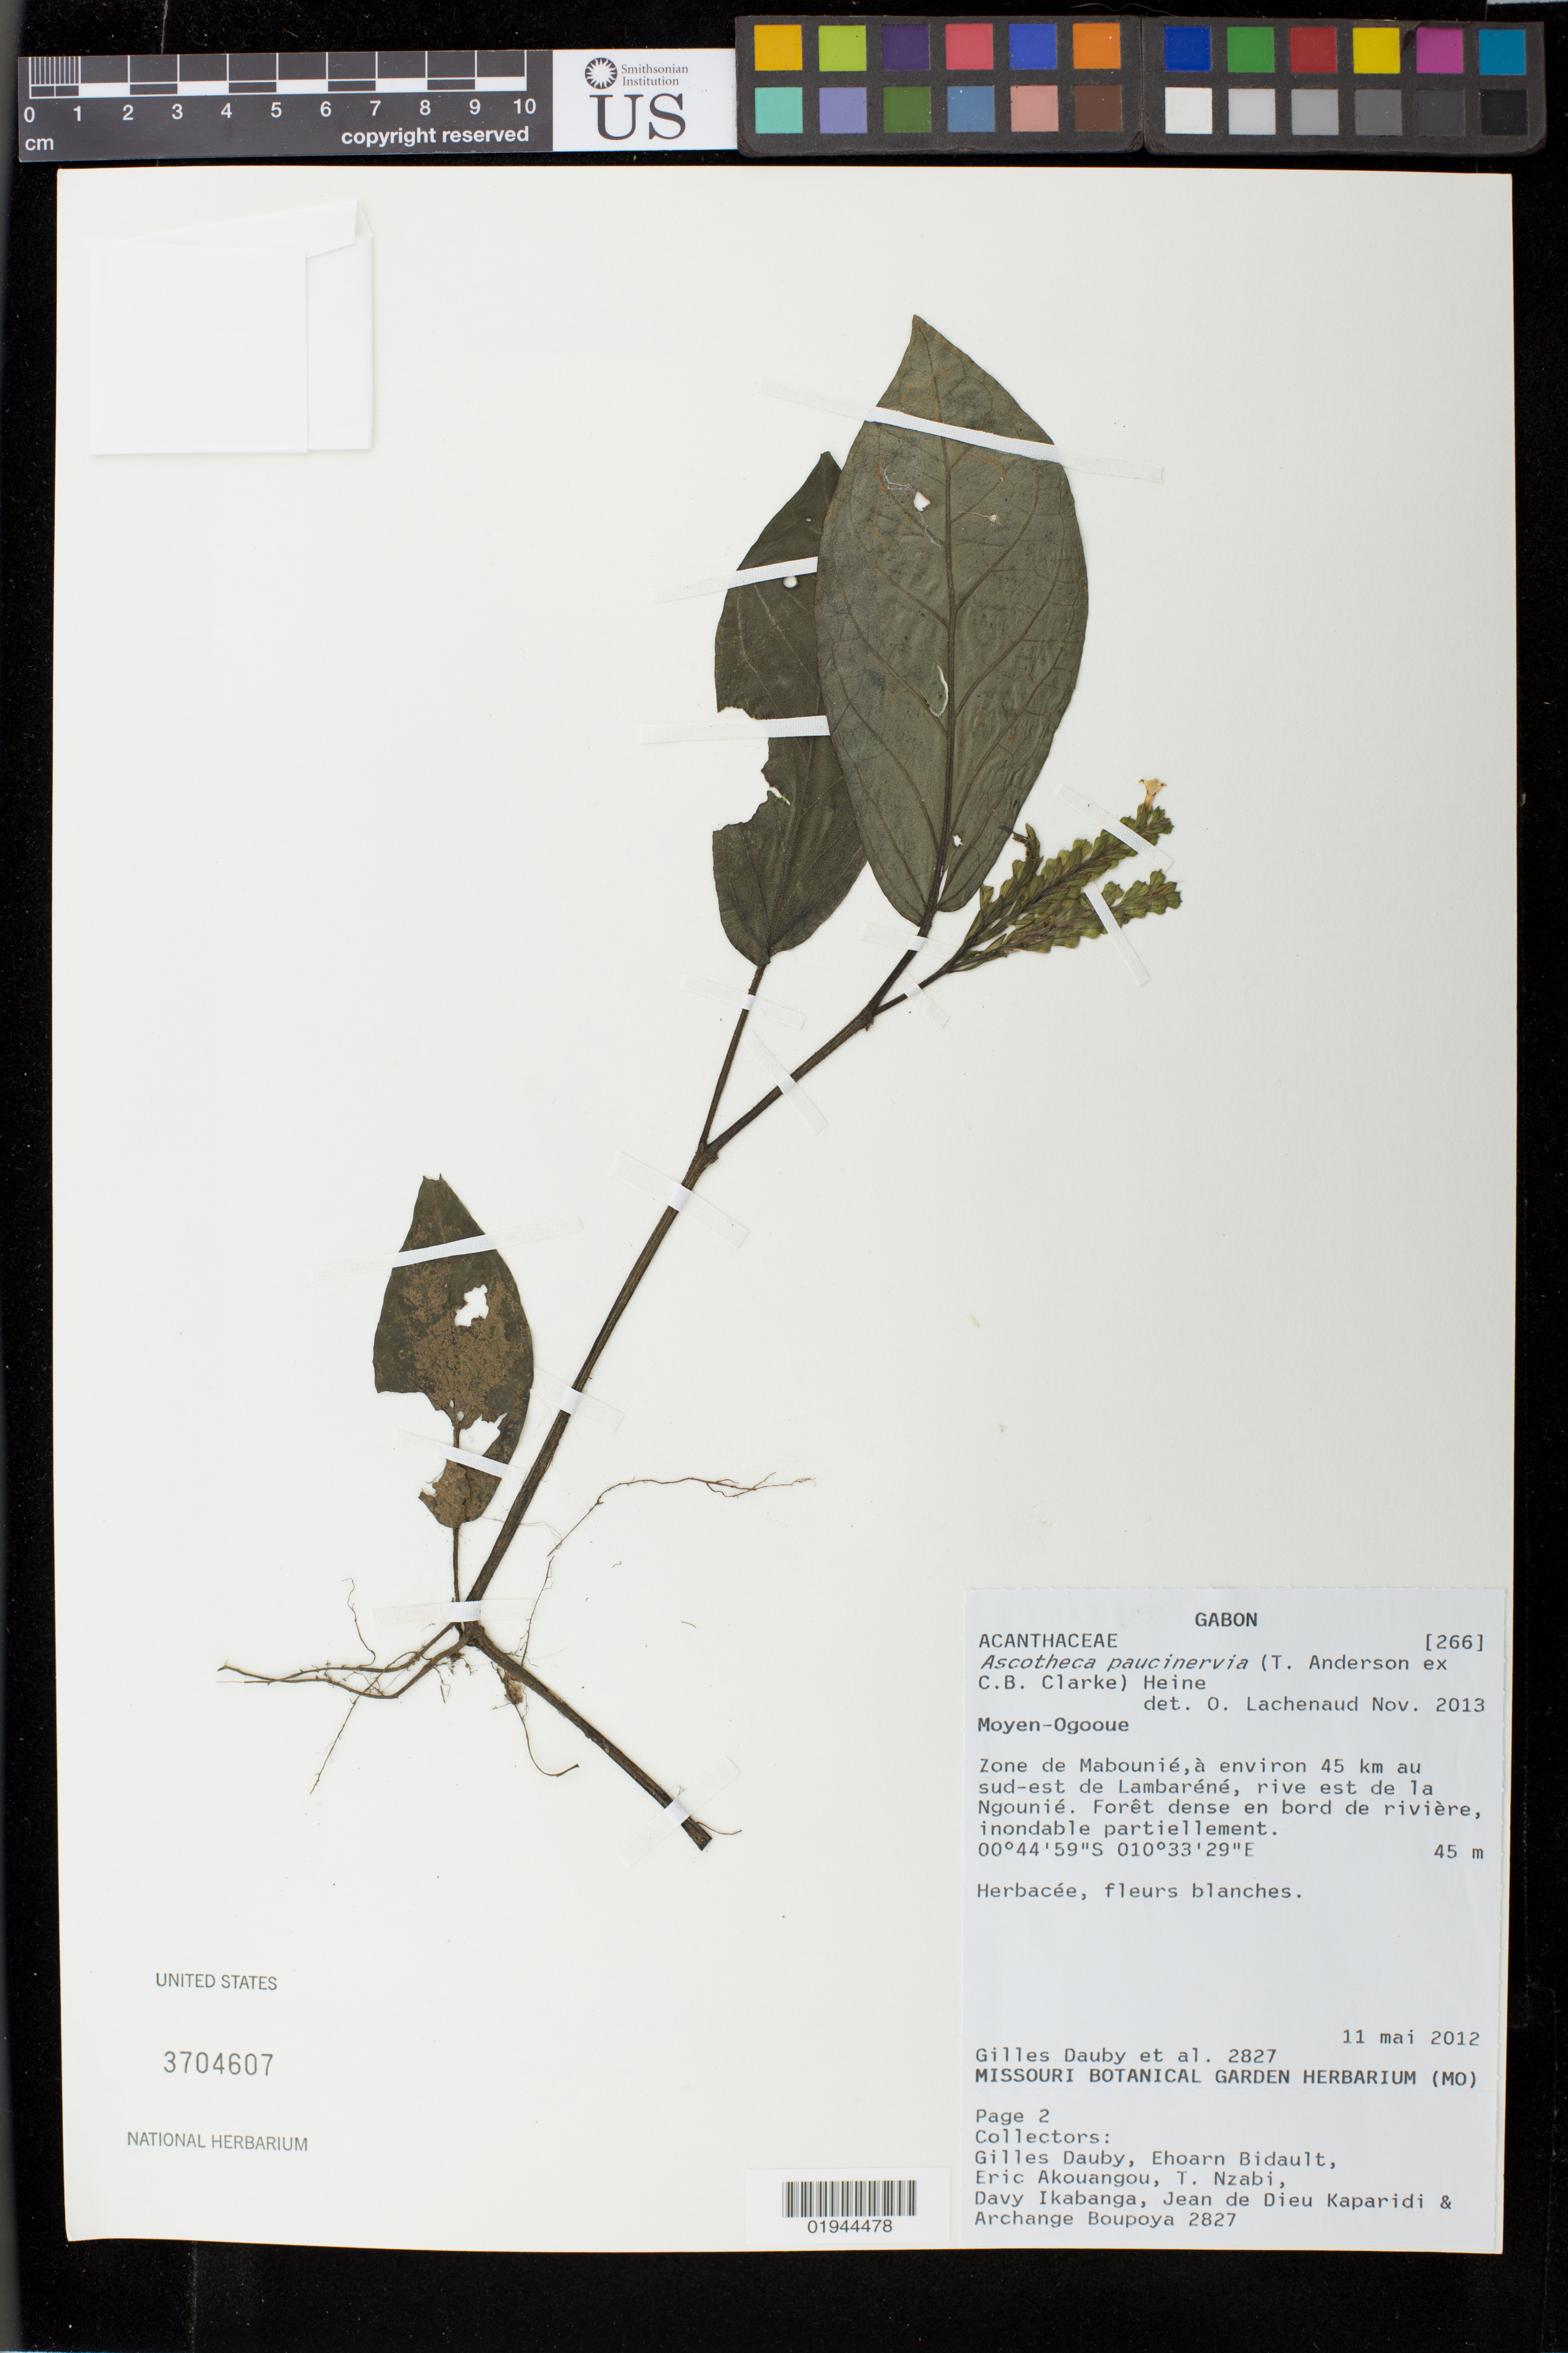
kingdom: Plantae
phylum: Tracheophyta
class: Magnoliopsida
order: Lamiales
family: Acanthaceae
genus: Ascotheca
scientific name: Ascotheca paucinervia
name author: (T. Anderson ex C.B. Clarke) Heine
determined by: Lachenaud, O.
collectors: G. Dauby, E. Bidault, E. Akouangou, T. Nzabi, D. Ikabanga, J. de Dieu Kaparidi & A. Boupoya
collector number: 2827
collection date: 2012-05-11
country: Gabon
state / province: Moyen-Ogooué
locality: Zone de Mabounie, a environ 45 km au sud-est de Lambarene, rive est de la Ngounie.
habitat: Foret dense en bord de riviere, inondable partiellement.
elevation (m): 45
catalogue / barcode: US 3704607